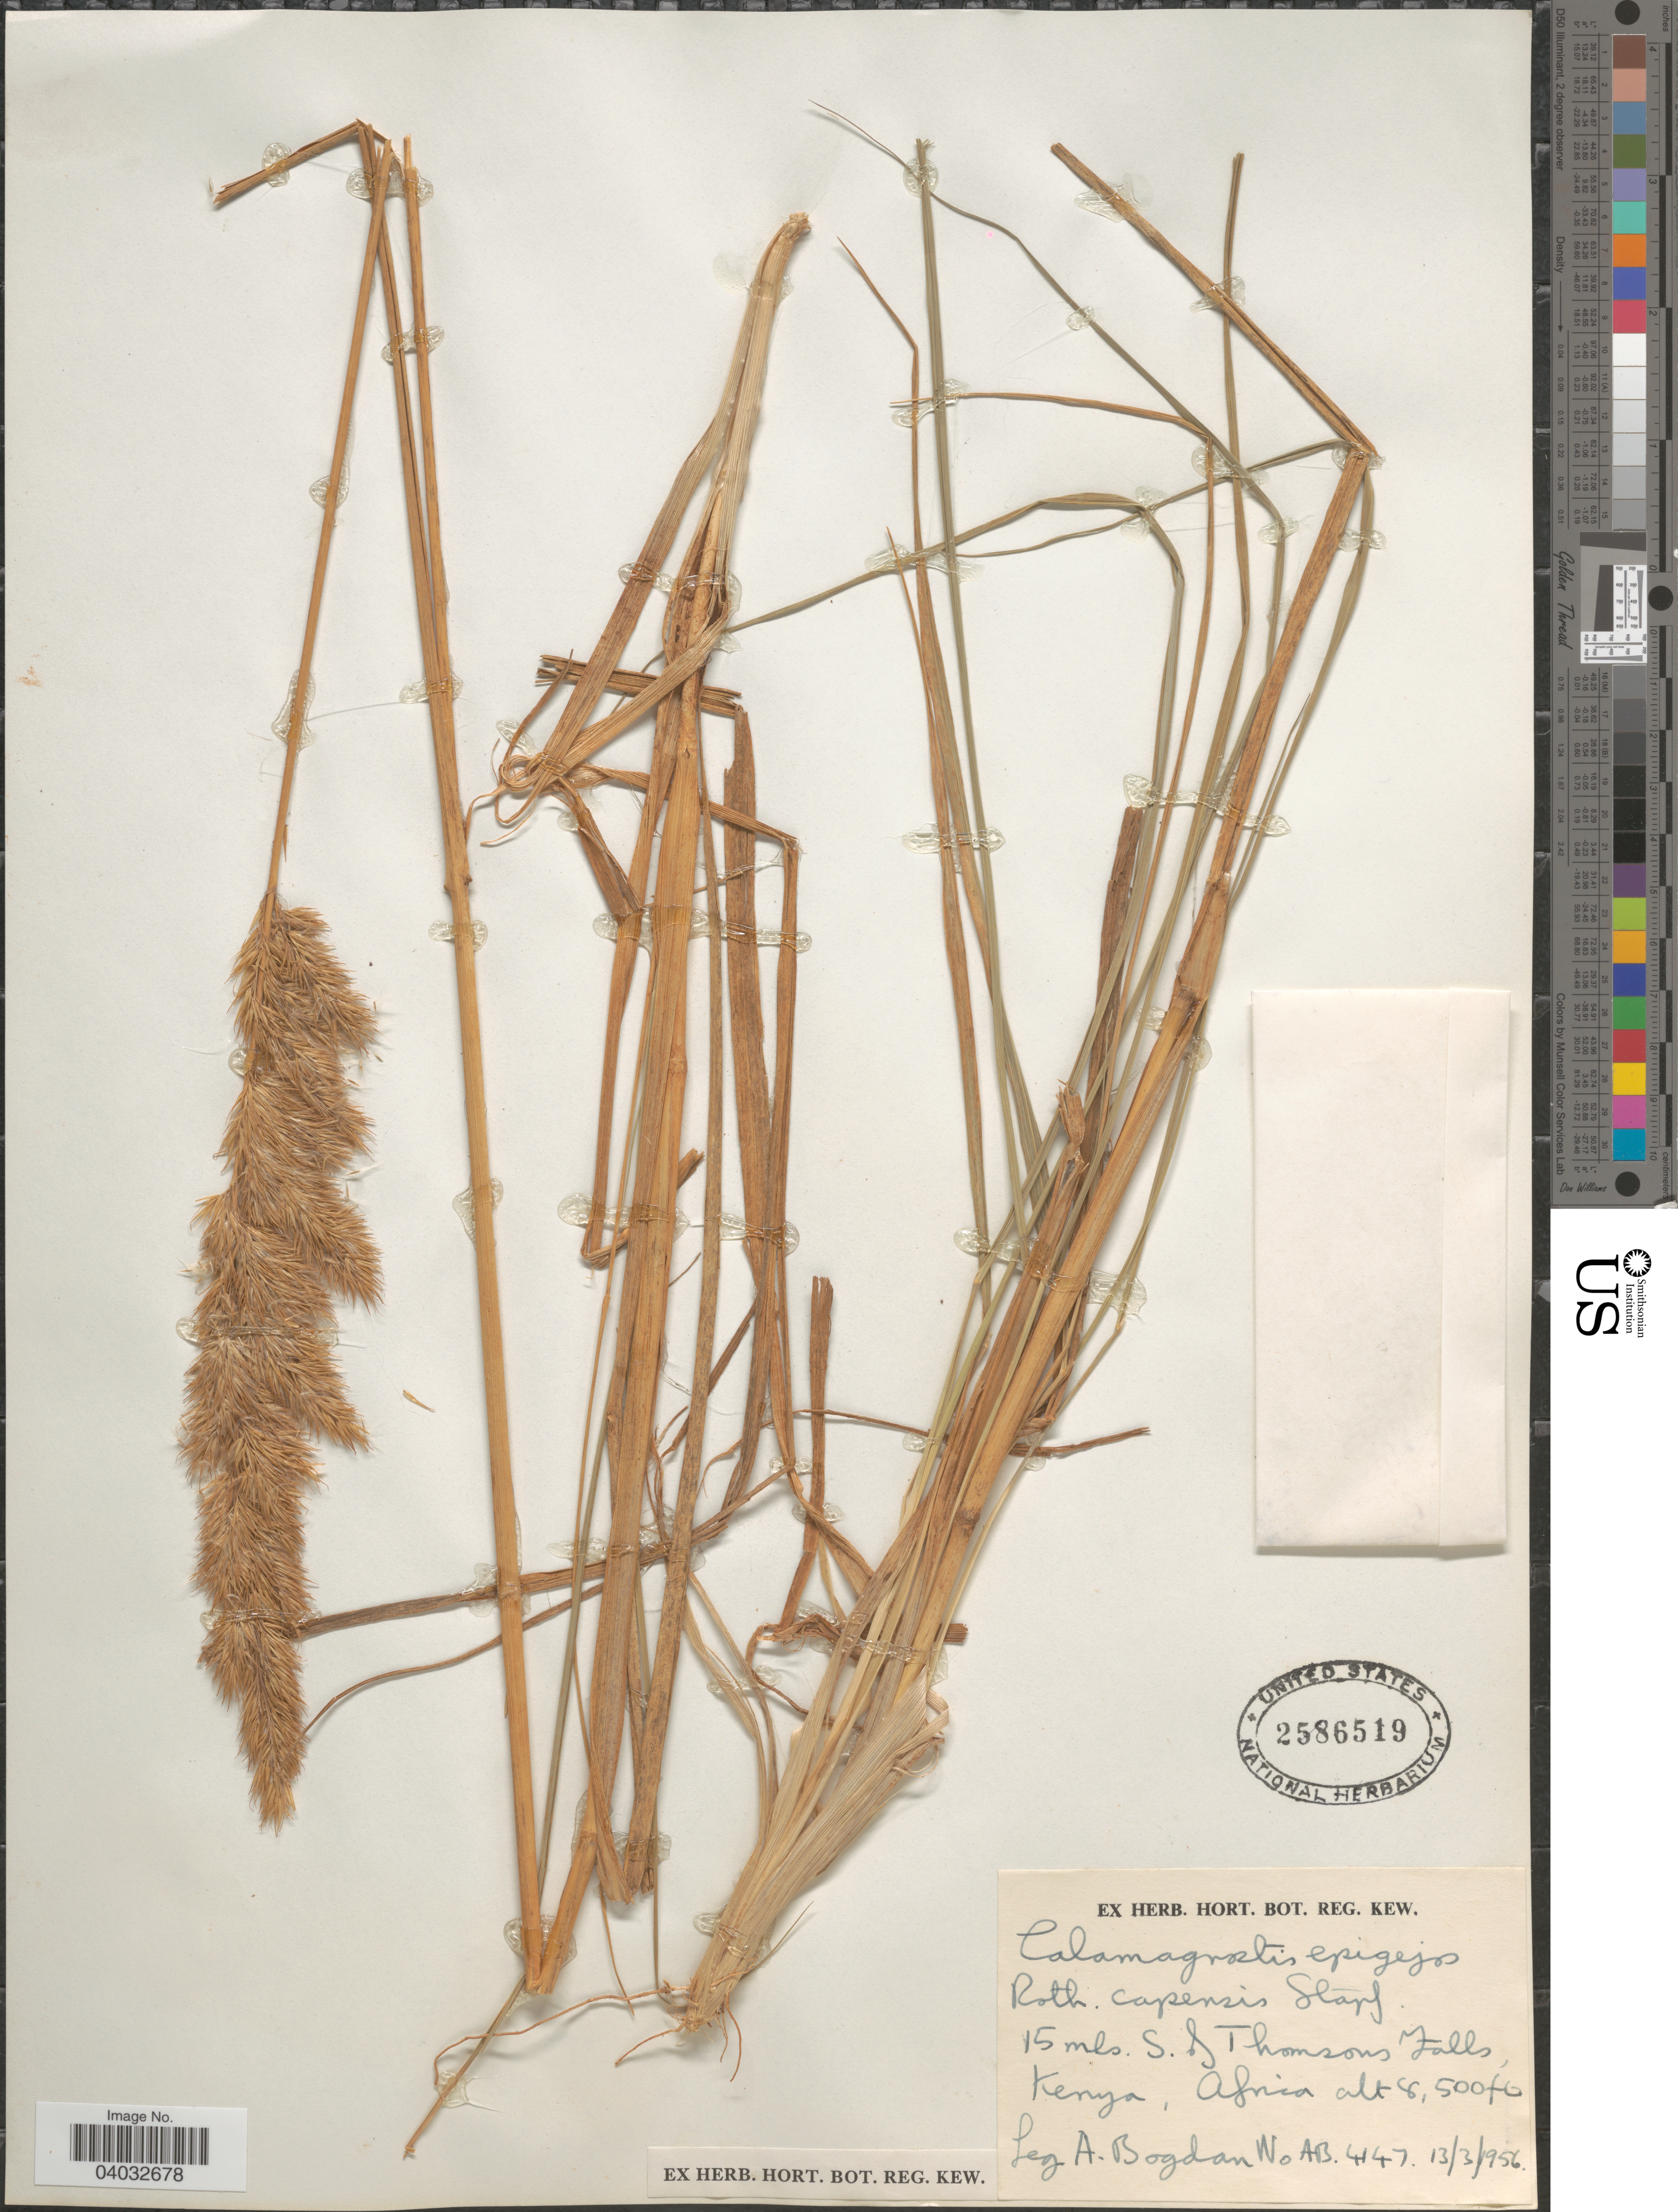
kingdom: Plantae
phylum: Tracheophyta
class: Liliopsida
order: Poales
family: Poaceae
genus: Calamagrostis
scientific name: Calamagrostis epigeios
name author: (L.) Roth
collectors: A. Bogdan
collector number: AB4147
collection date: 1956-03-13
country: Kenya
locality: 15 mls. S. of Thomsons Falls.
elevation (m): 2591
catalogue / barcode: US 2586519